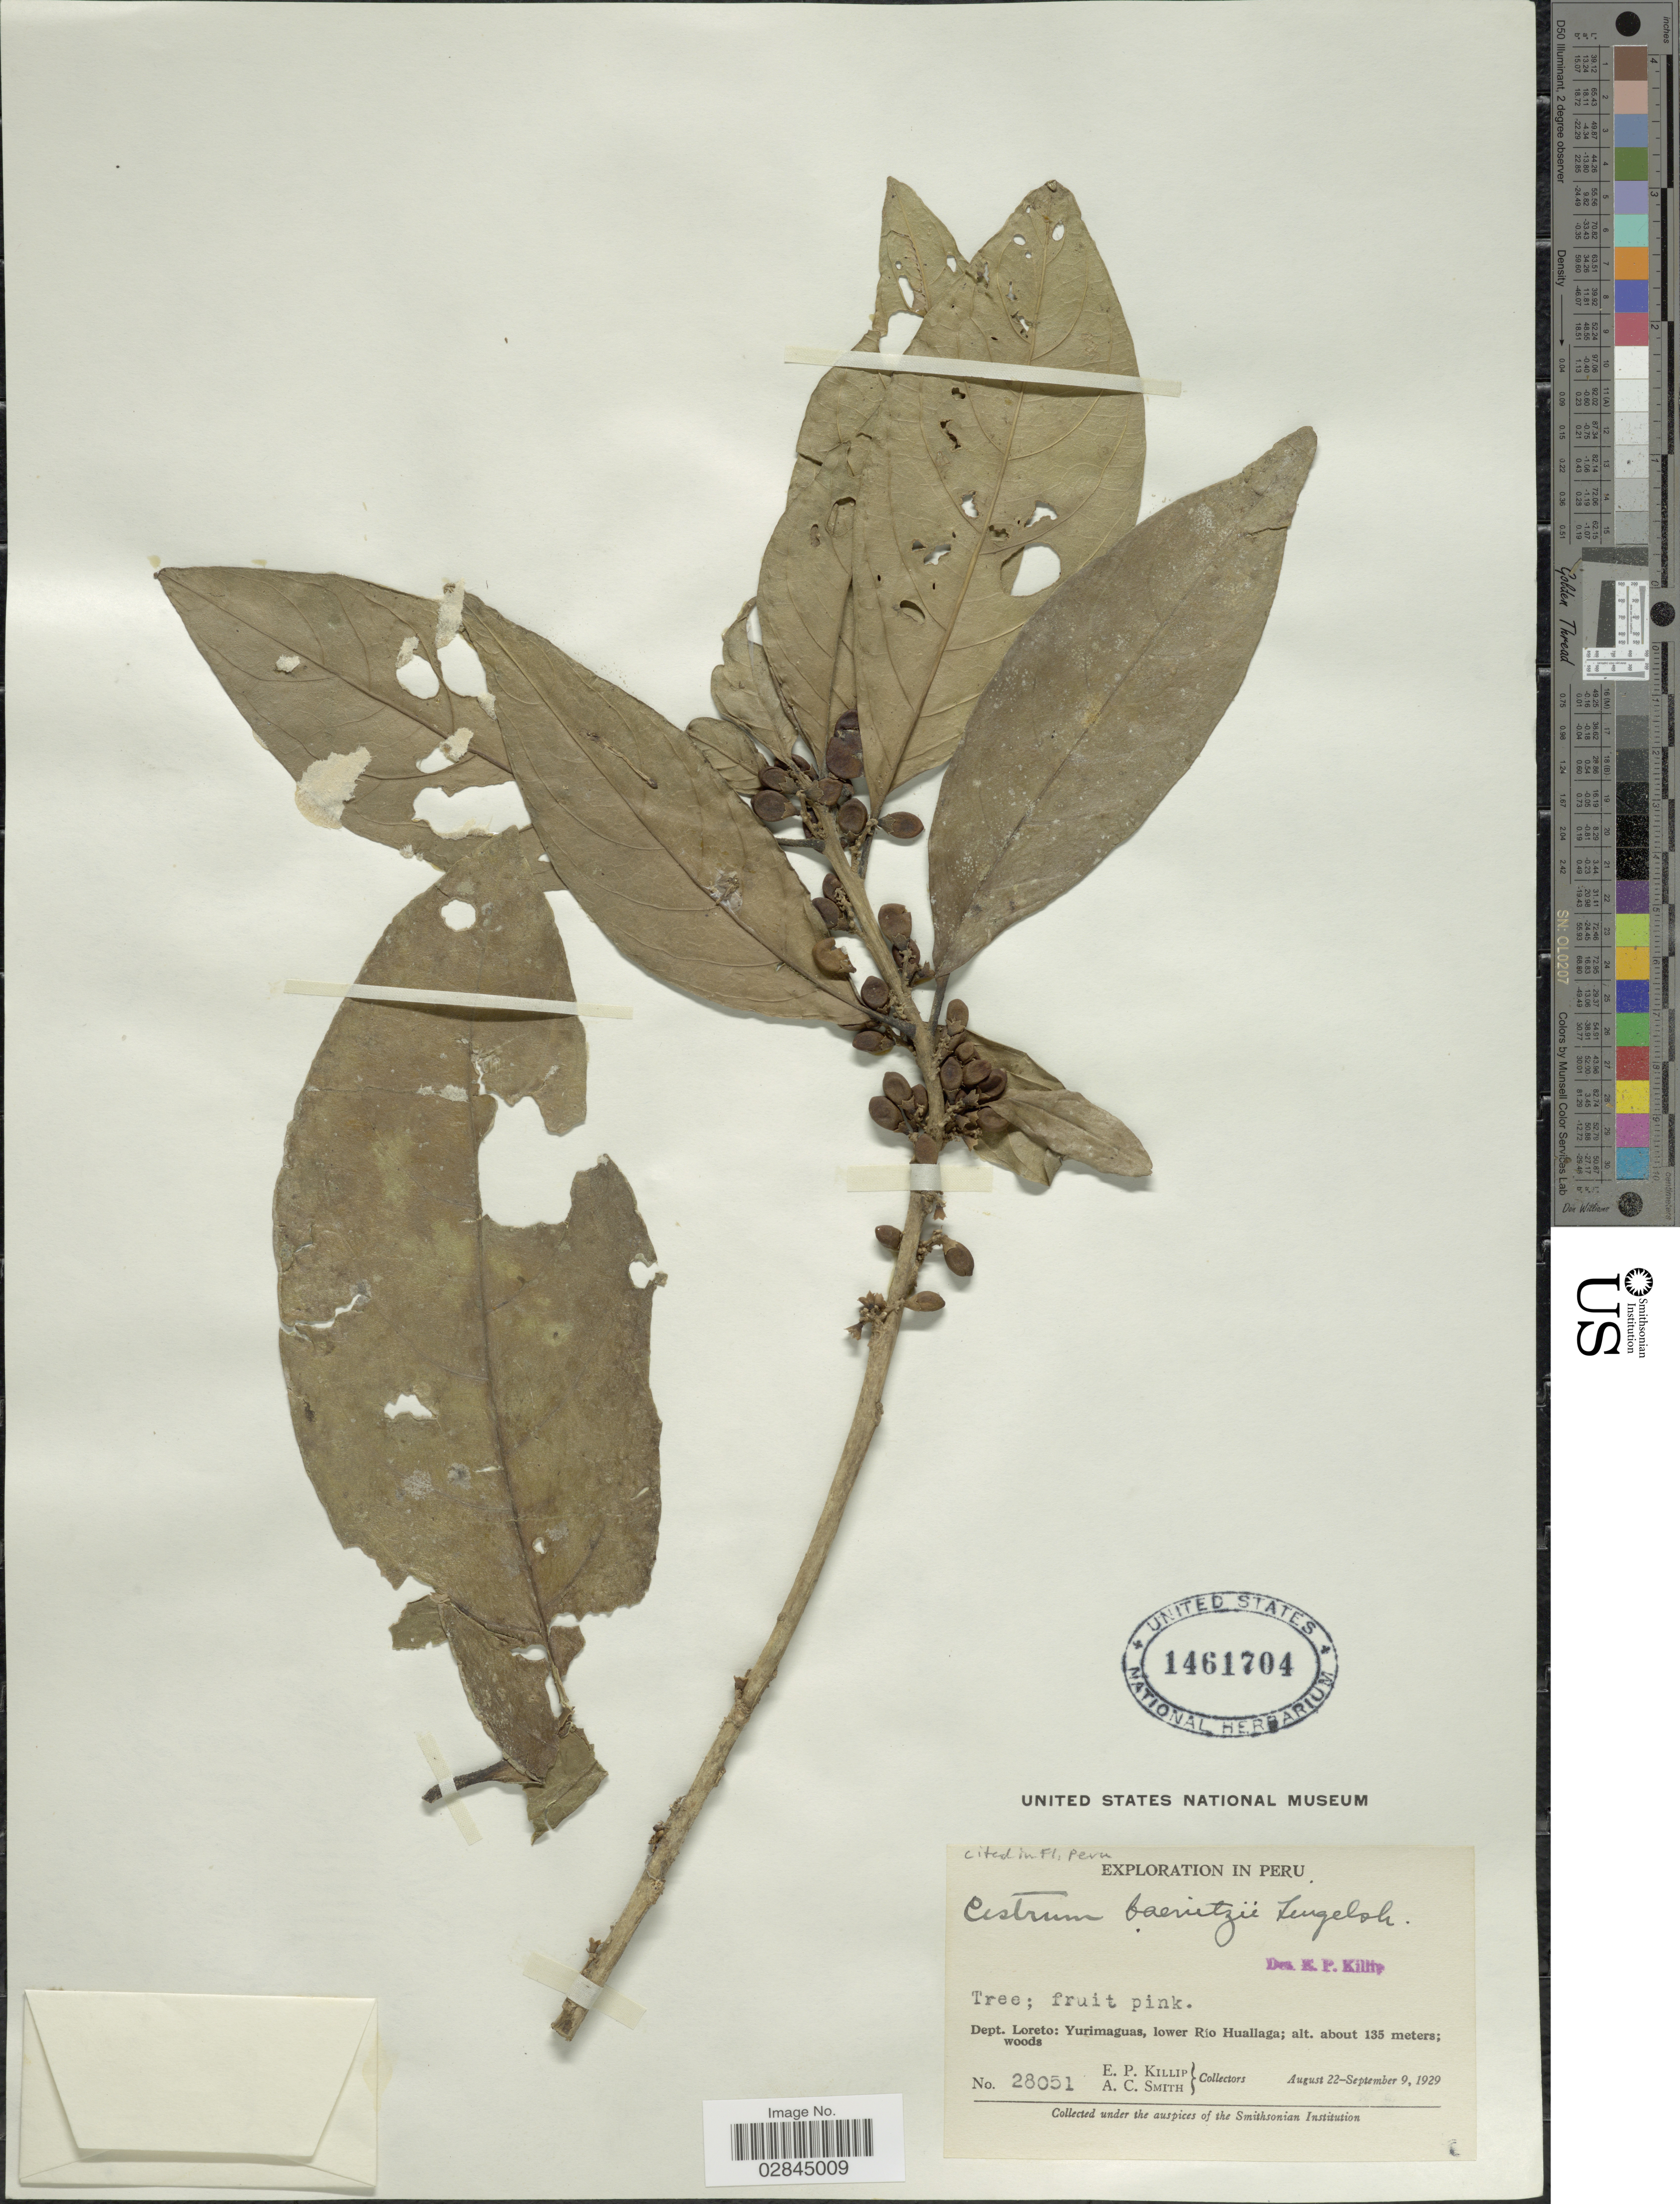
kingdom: Plantae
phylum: Tracheophyta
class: Magnoliopsida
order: Solanales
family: Solanaceae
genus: Cestrum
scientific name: Cestrum schlechtendahlii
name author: G. Don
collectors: E. P. Killip & A. C. Smith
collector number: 28051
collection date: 1929-08-22/1929-09-09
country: Peru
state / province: Loreto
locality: Dept. Loreto: Yurimaguas, lower Río Huallaga.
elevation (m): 135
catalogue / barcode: US 1461704